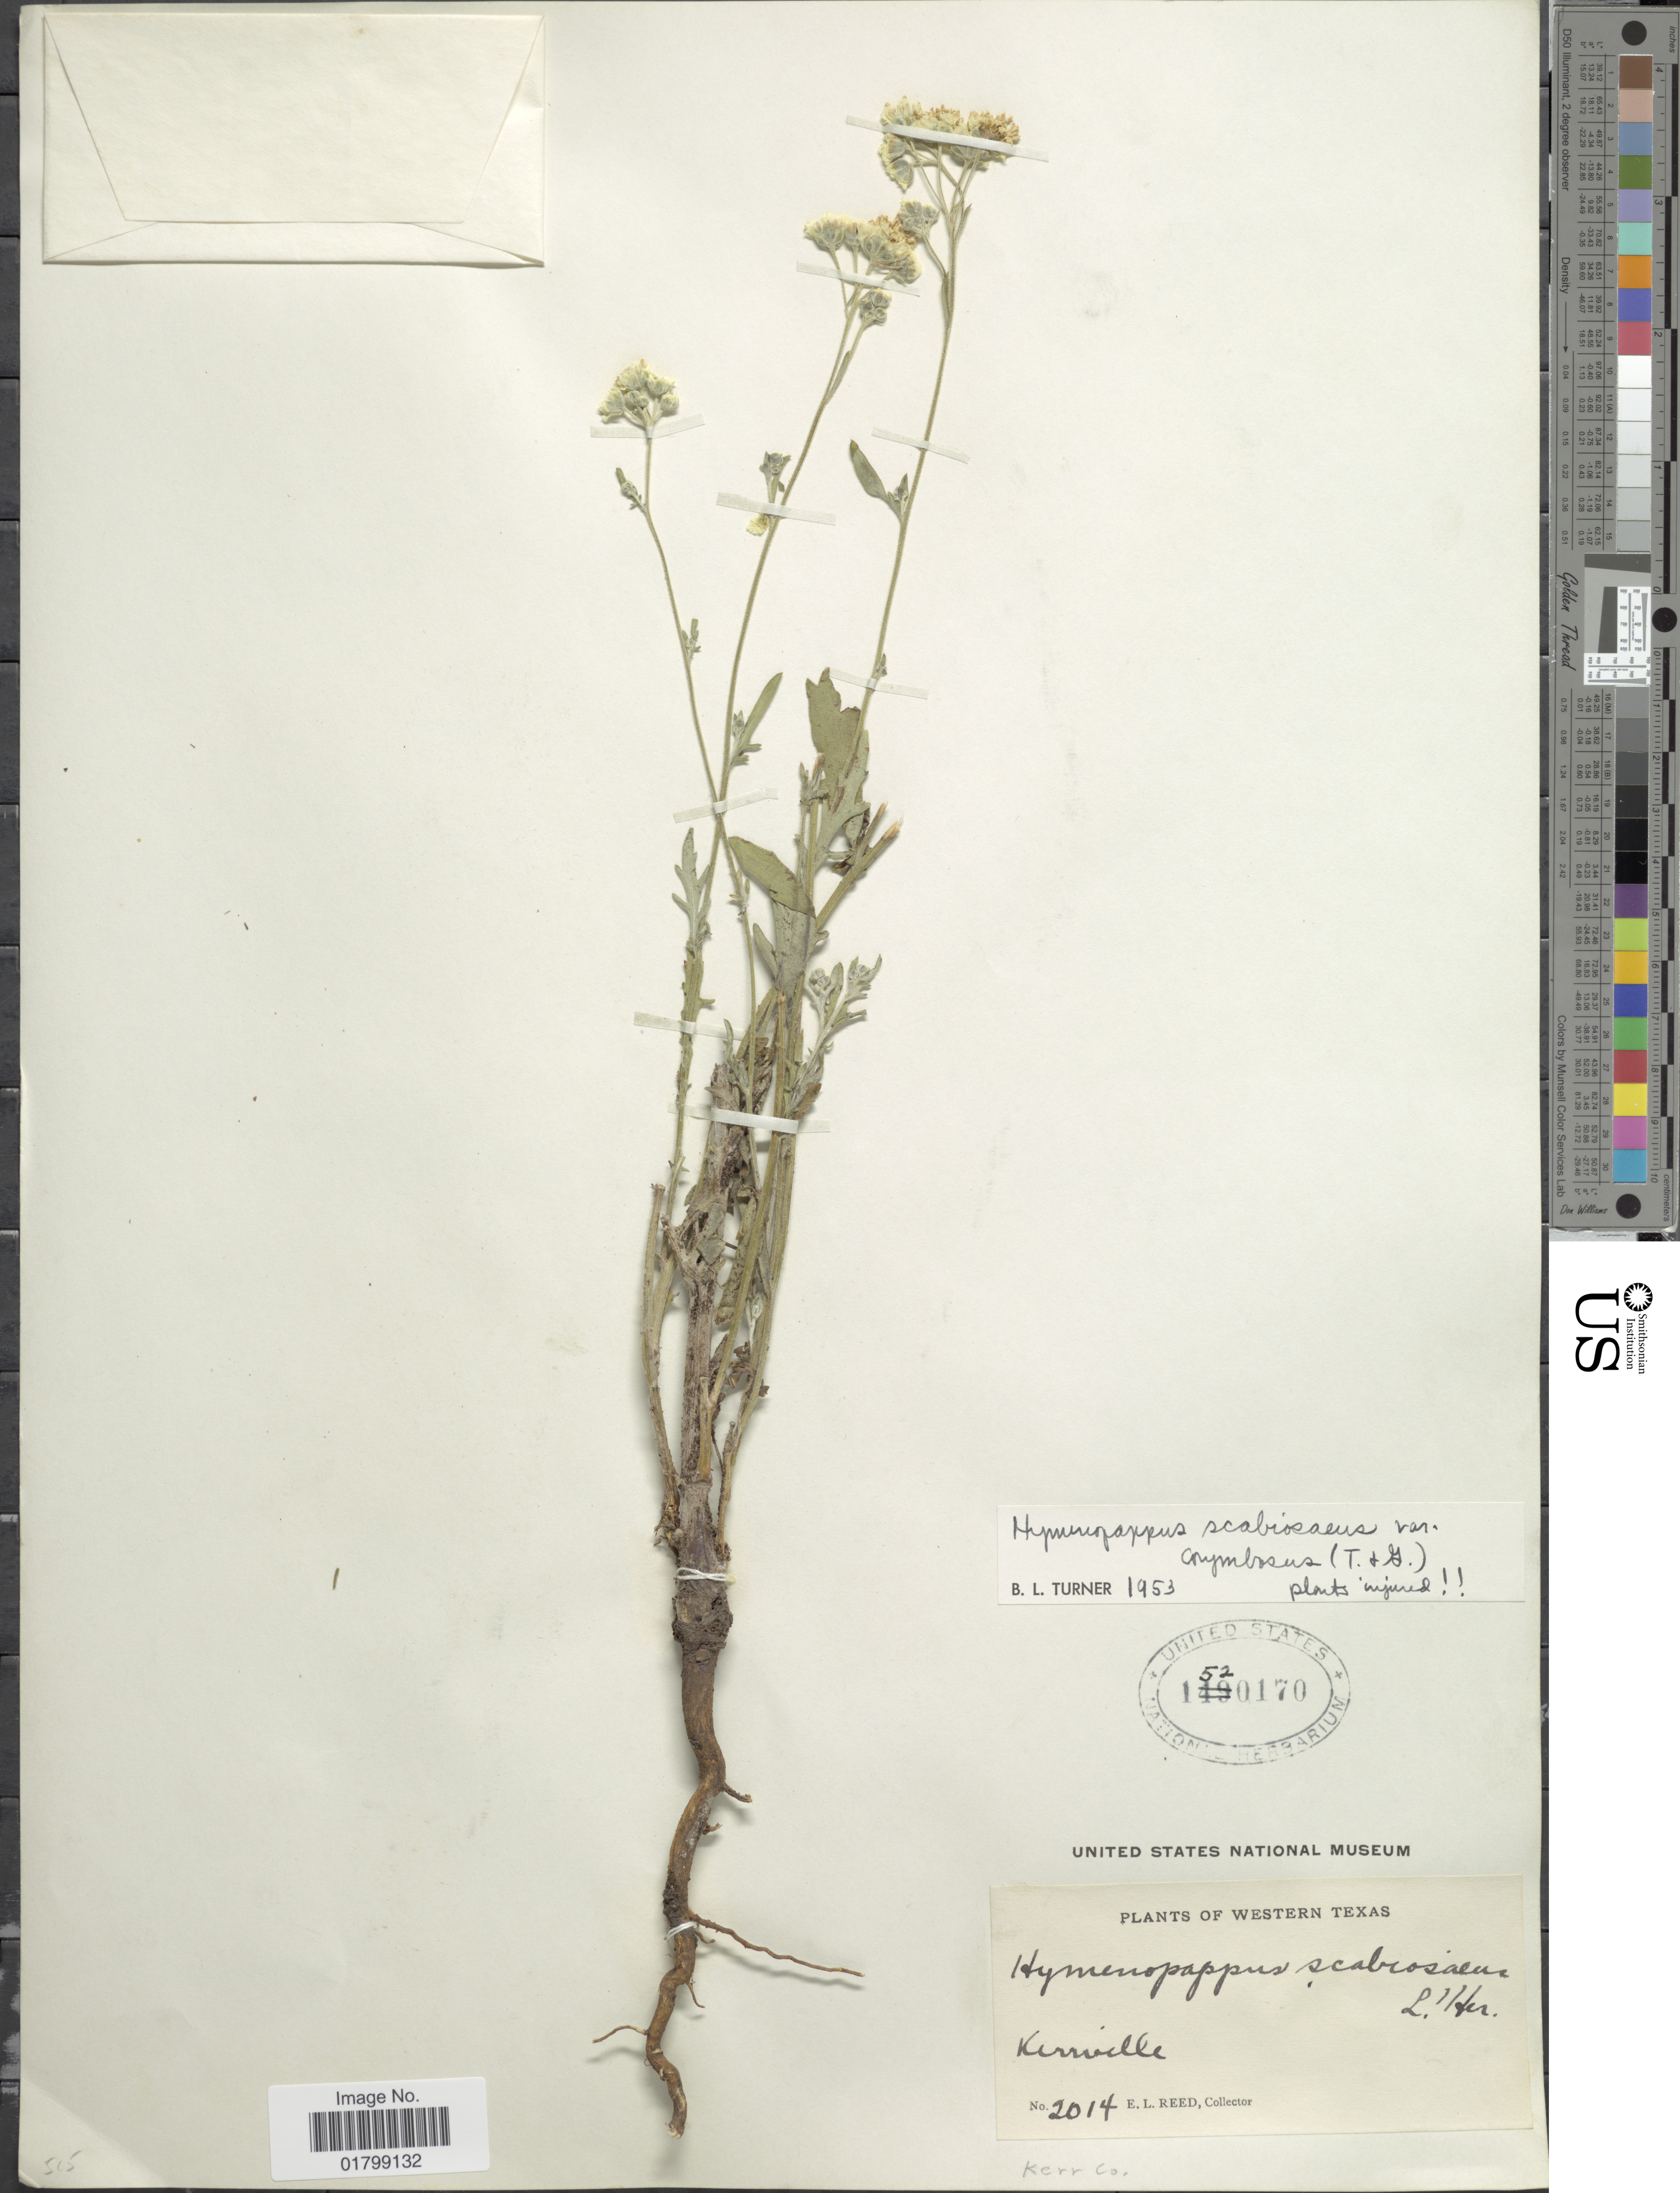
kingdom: Plantae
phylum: Tracheophyta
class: Magnoliopsida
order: Asterales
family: Asteraceae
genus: Hymenopappus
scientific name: Hymenopappus scabiosaeus var. corymbosus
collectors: E. Reed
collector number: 2014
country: United States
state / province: Texas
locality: Western Texas, Kerrville, Kerr Co.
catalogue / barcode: US 1520170